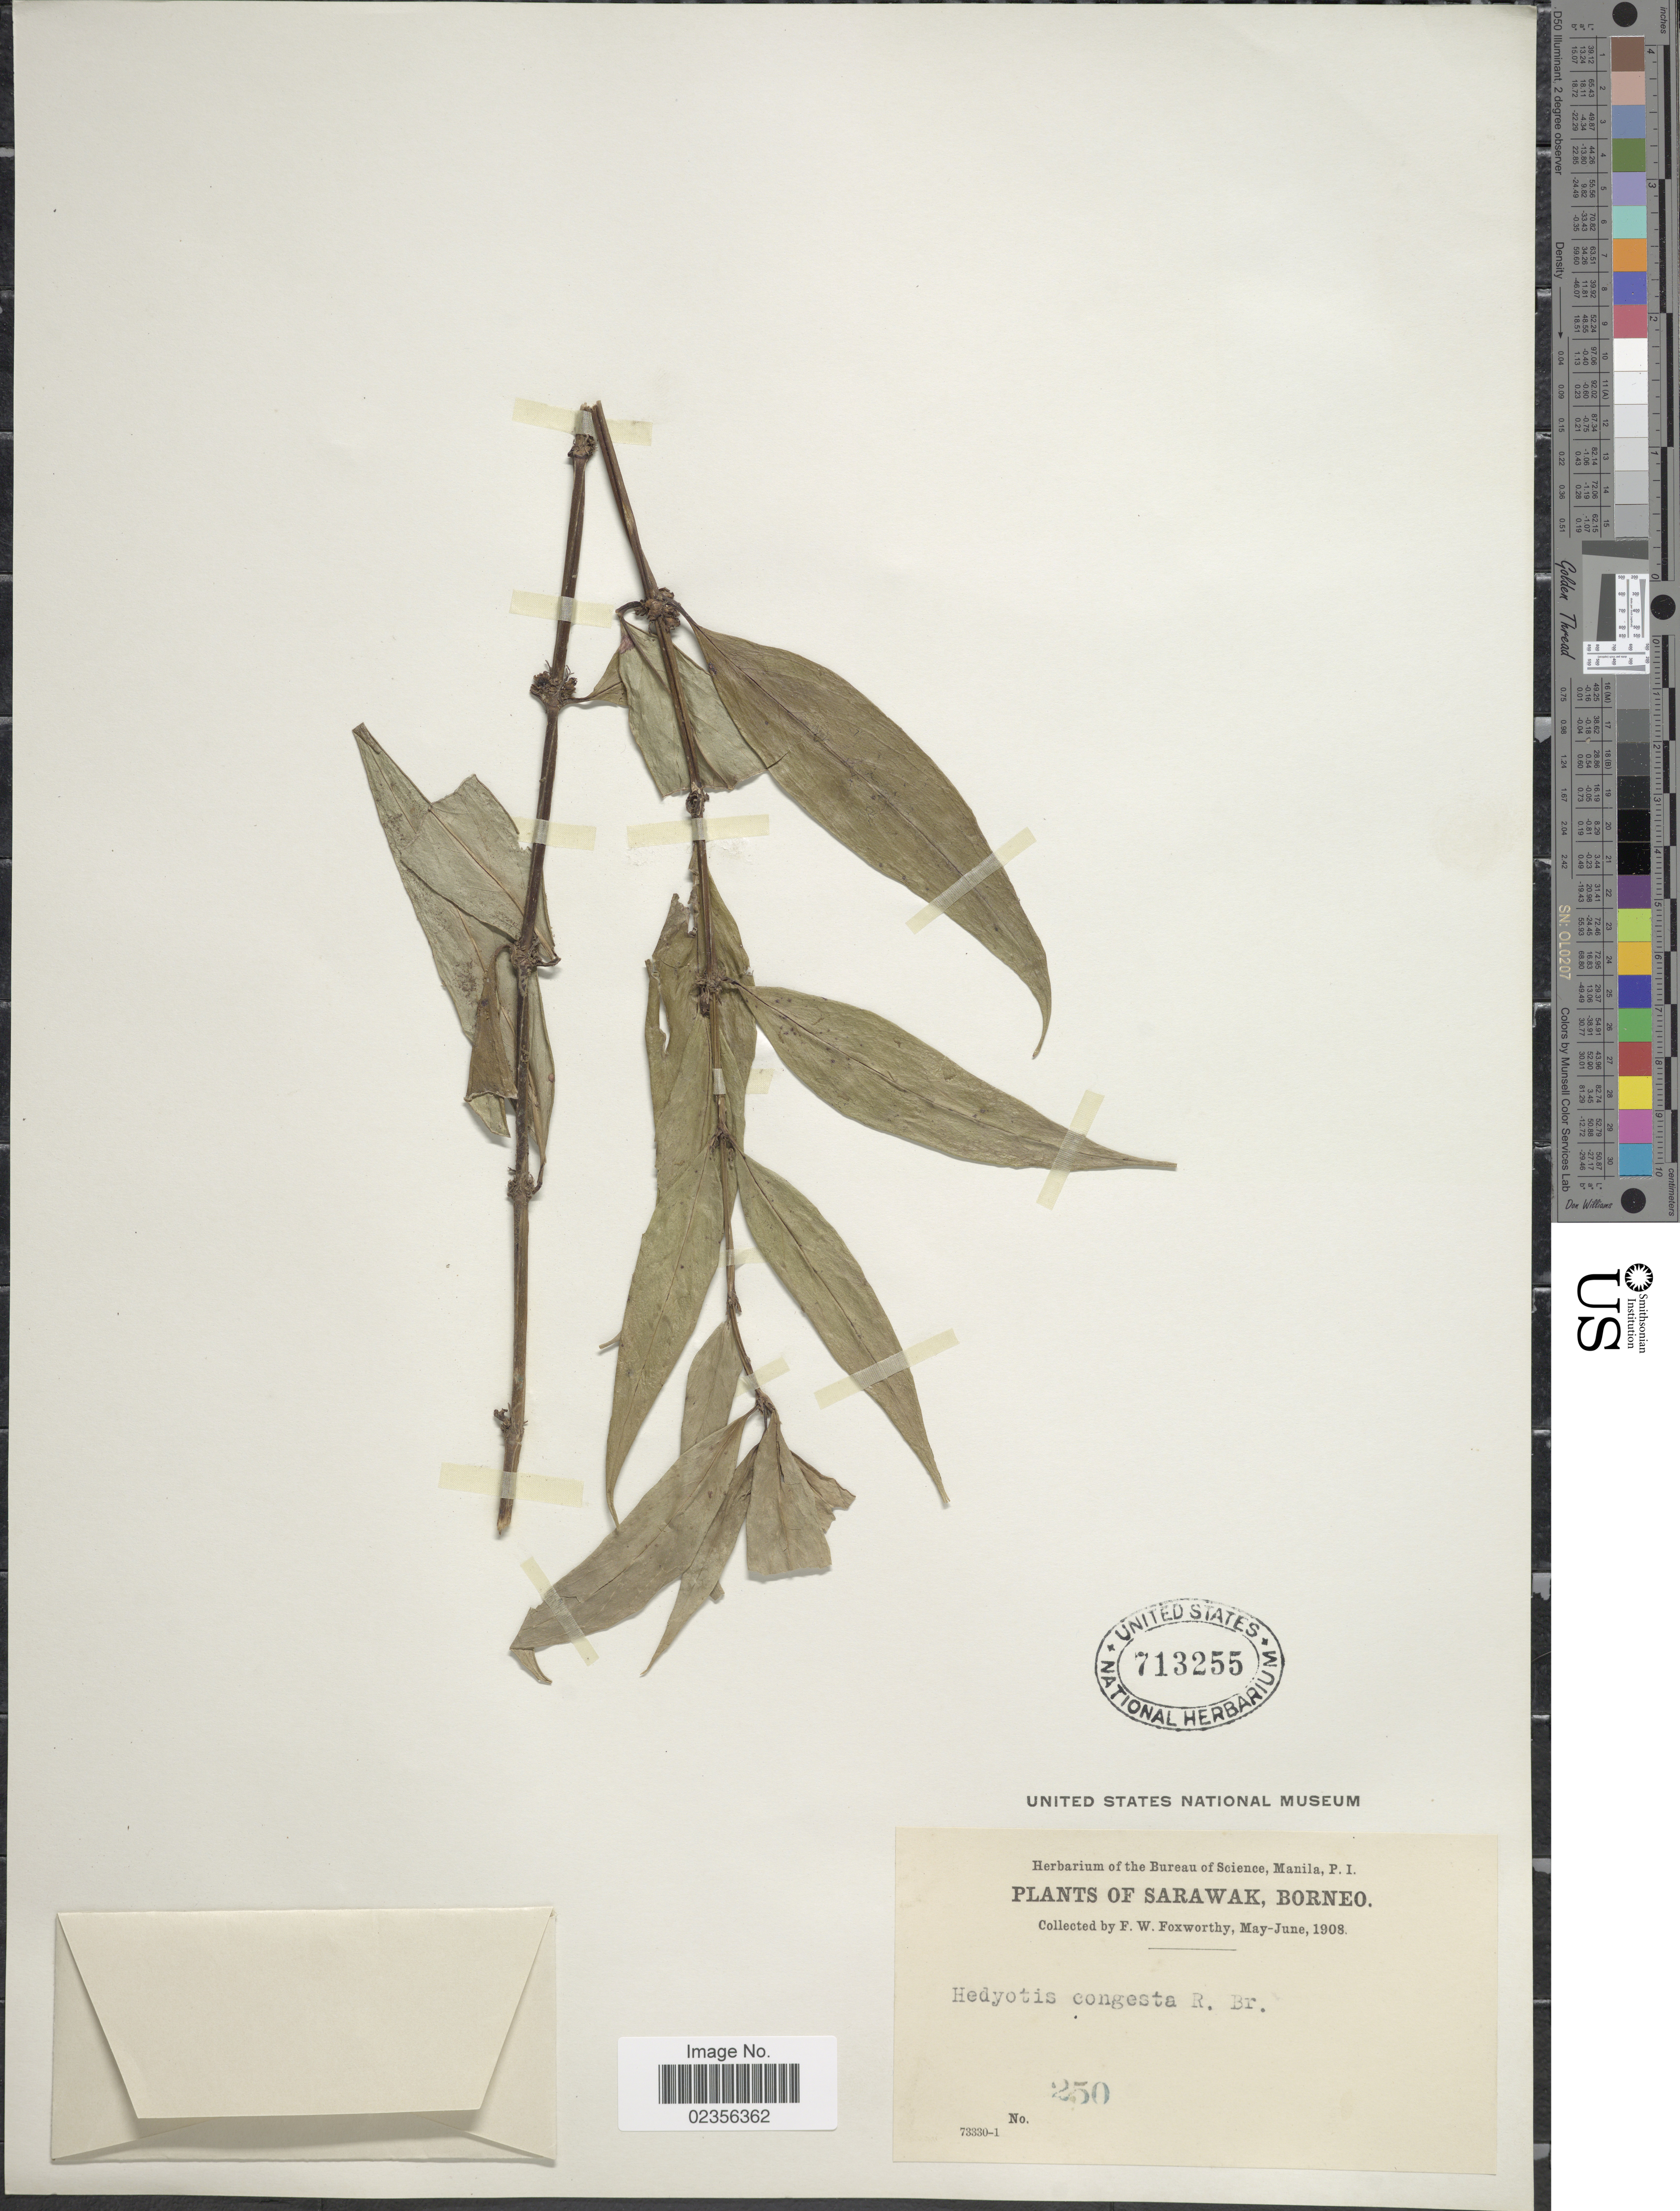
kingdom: Plantae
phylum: Tracheophyta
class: Magnoliopsida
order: Gentianales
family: Rubiaceae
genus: Hedyotis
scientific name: Hedyotis congesta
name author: R. Br.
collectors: F. W. Foxworthy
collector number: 250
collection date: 1908-05/1908-06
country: Malaysia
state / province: Sarawak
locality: Sarawak, Borneo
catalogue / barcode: US 713255